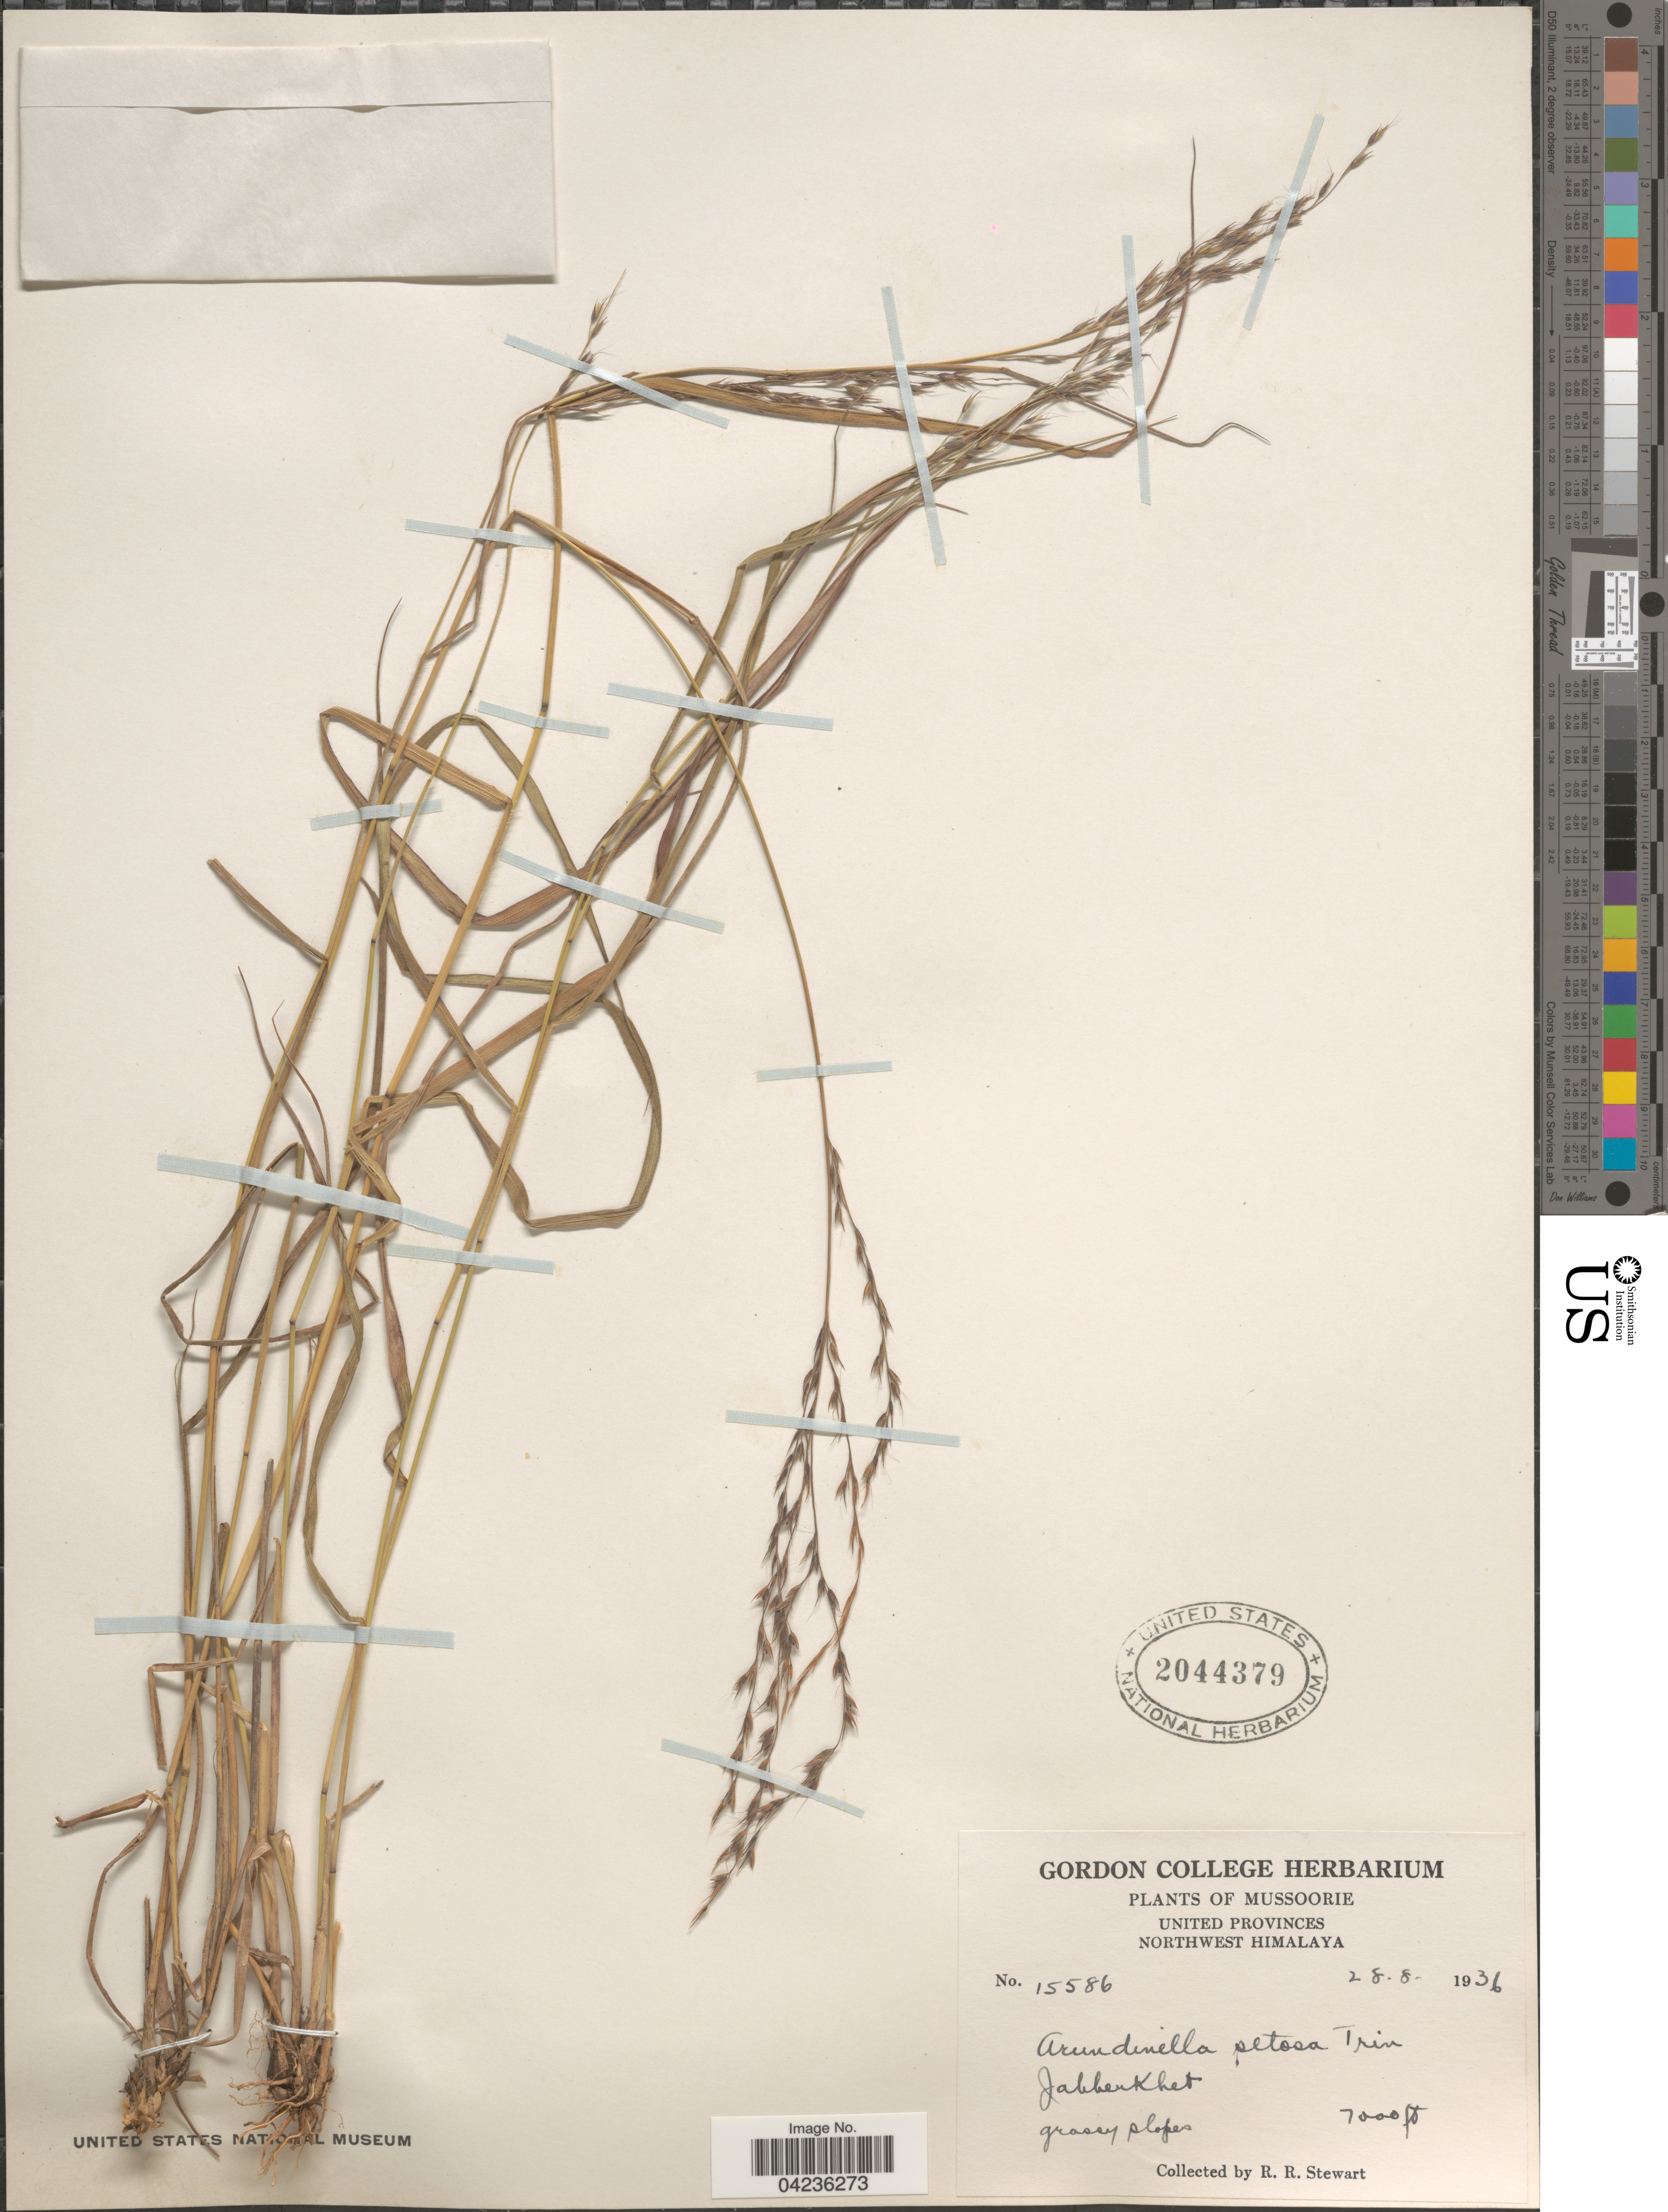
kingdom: Plantae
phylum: Tracheophyta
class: Liliopsida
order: Poales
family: Poaceae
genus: Arundinella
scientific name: Arundinella setosa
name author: Trin.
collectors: R. Stewart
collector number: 15586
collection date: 1936-08-28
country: India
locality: Mussoorie. United Provinces Northwest Himalya. Jabbenkhet.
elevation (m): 2134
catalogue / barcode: US 2044379